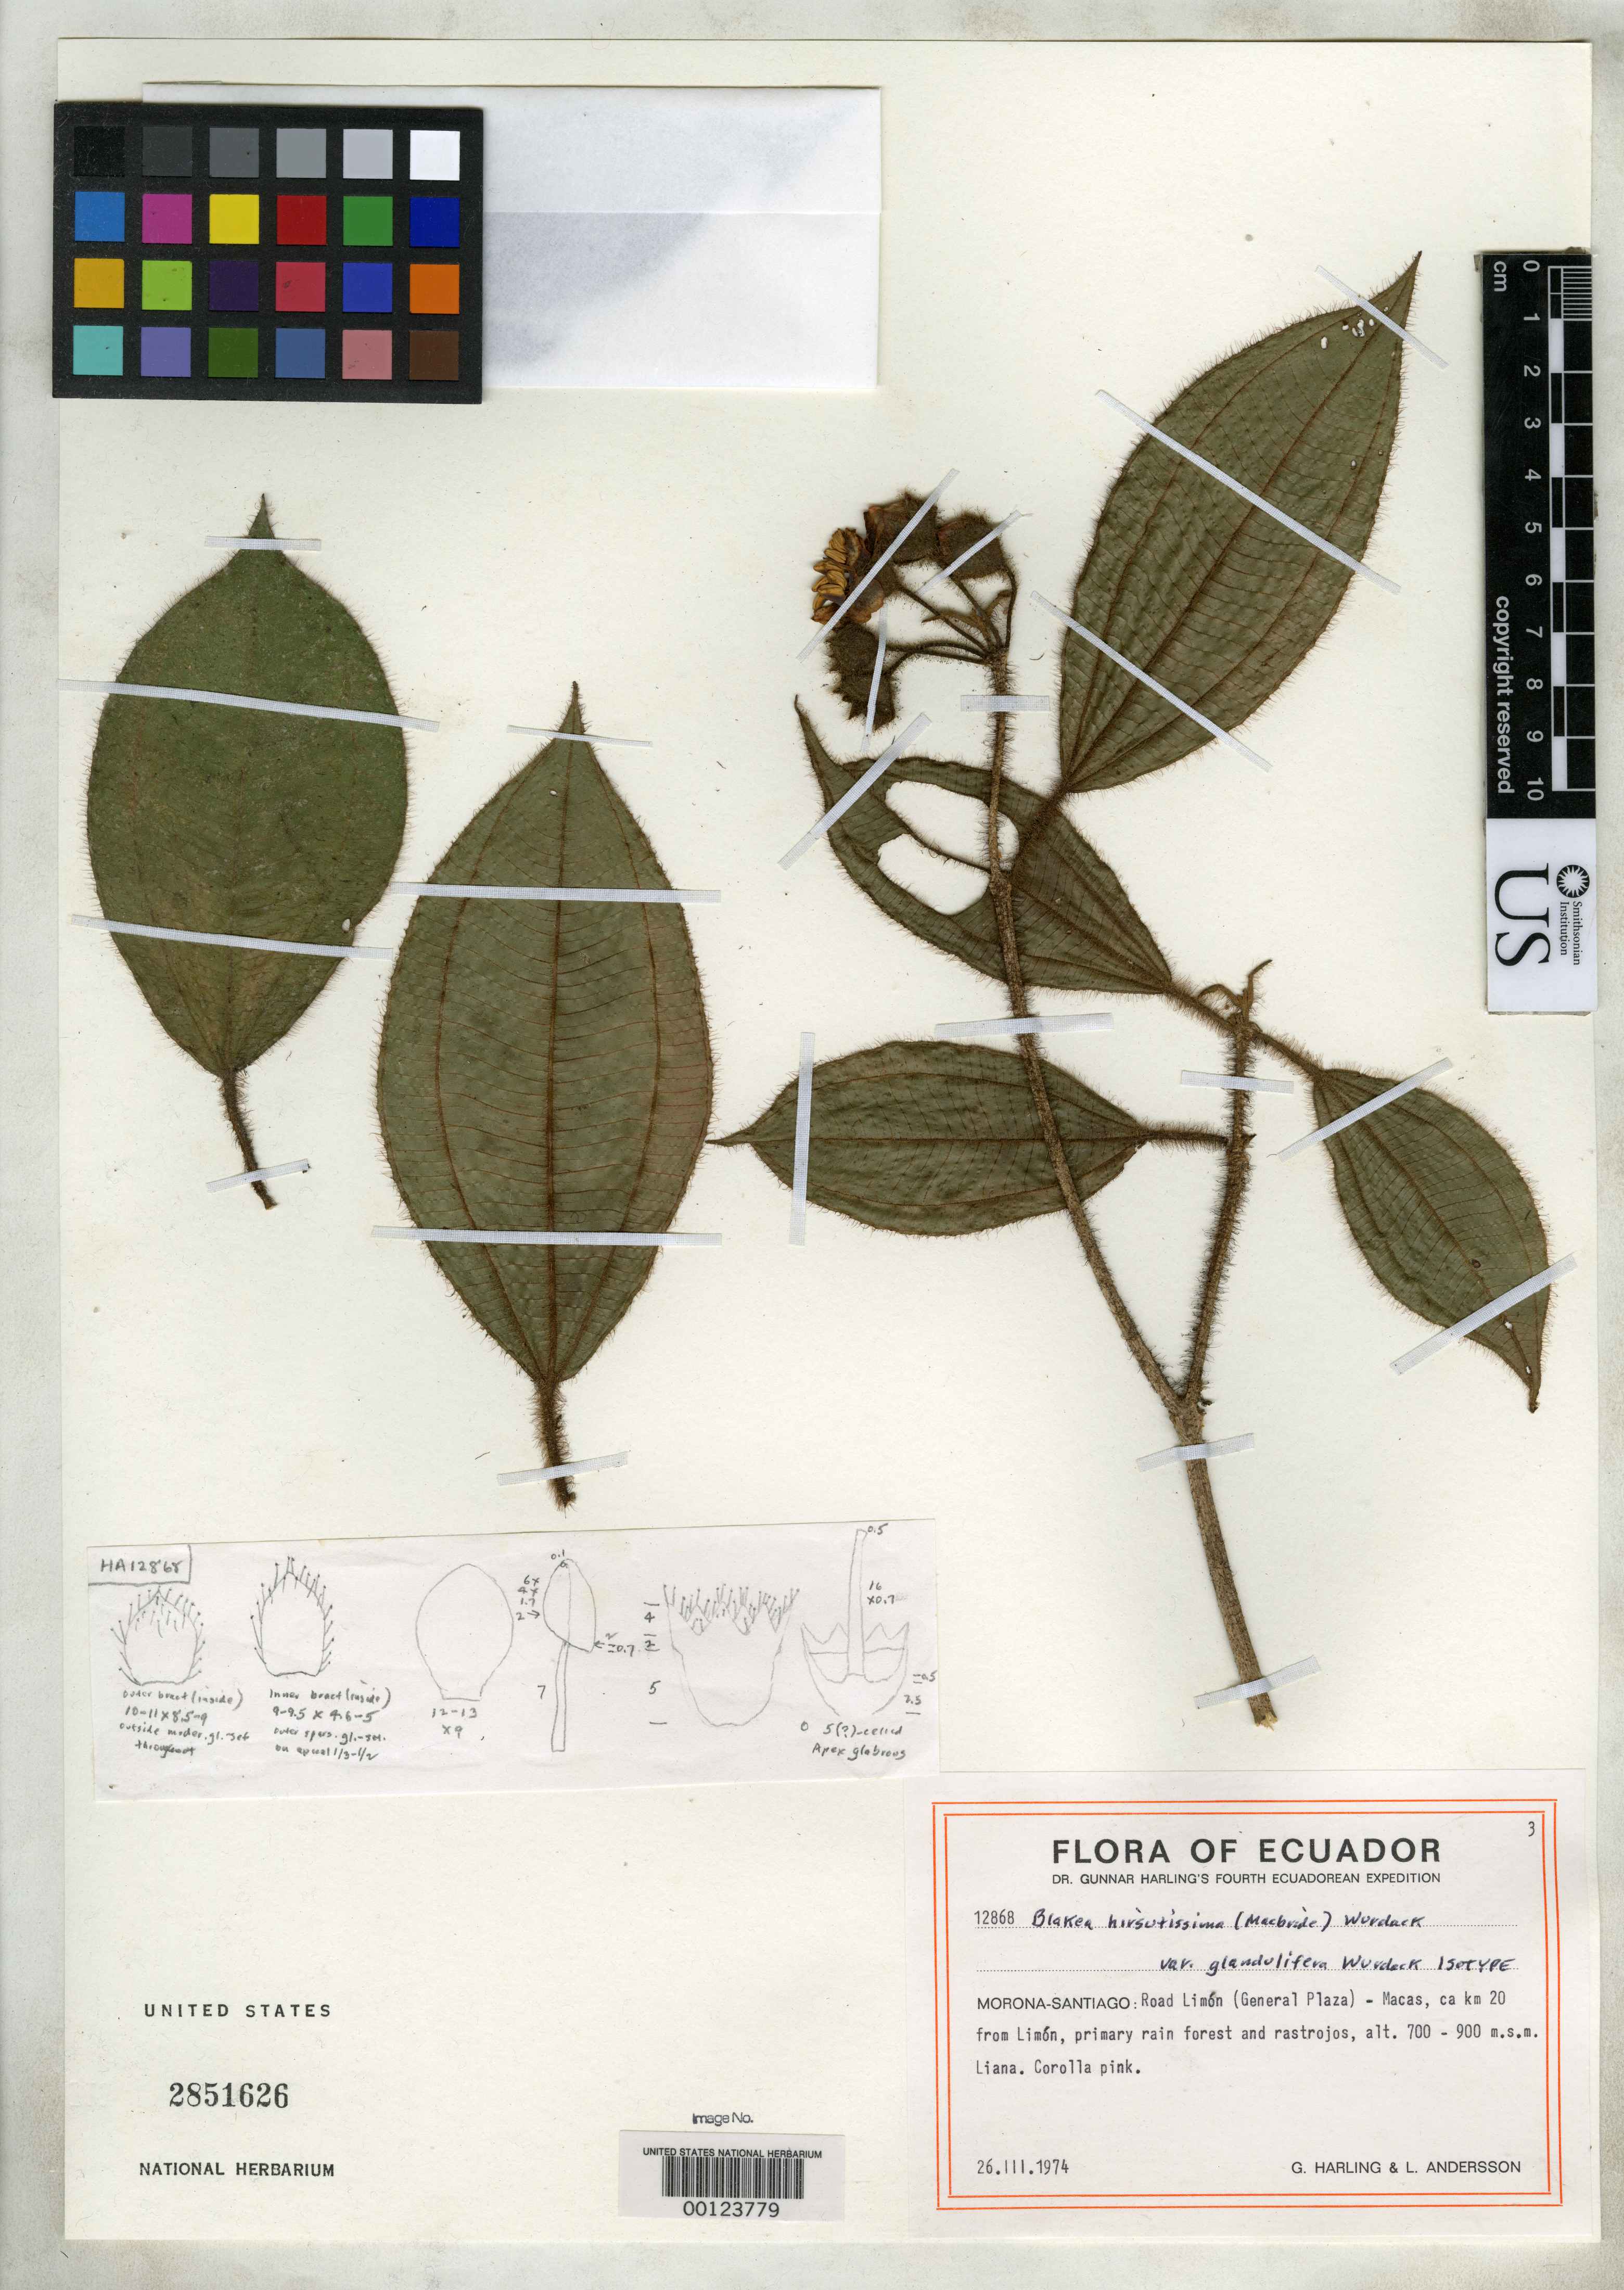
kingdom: Plantae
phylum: Tracheophyta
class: Magnoliopsida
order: Myrtales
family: Melastomataceae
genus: Blakea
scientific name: Blakea hirsutissima var. glandulifera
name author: Wurdack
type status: Isotype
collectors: G. Harling & L. Andersson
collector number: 12868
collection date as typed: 26 Mar 1974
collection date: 1974-03-26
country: Ecuador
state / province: Morona-Santiago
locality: Limon-Macas.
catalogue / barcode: US 2851626